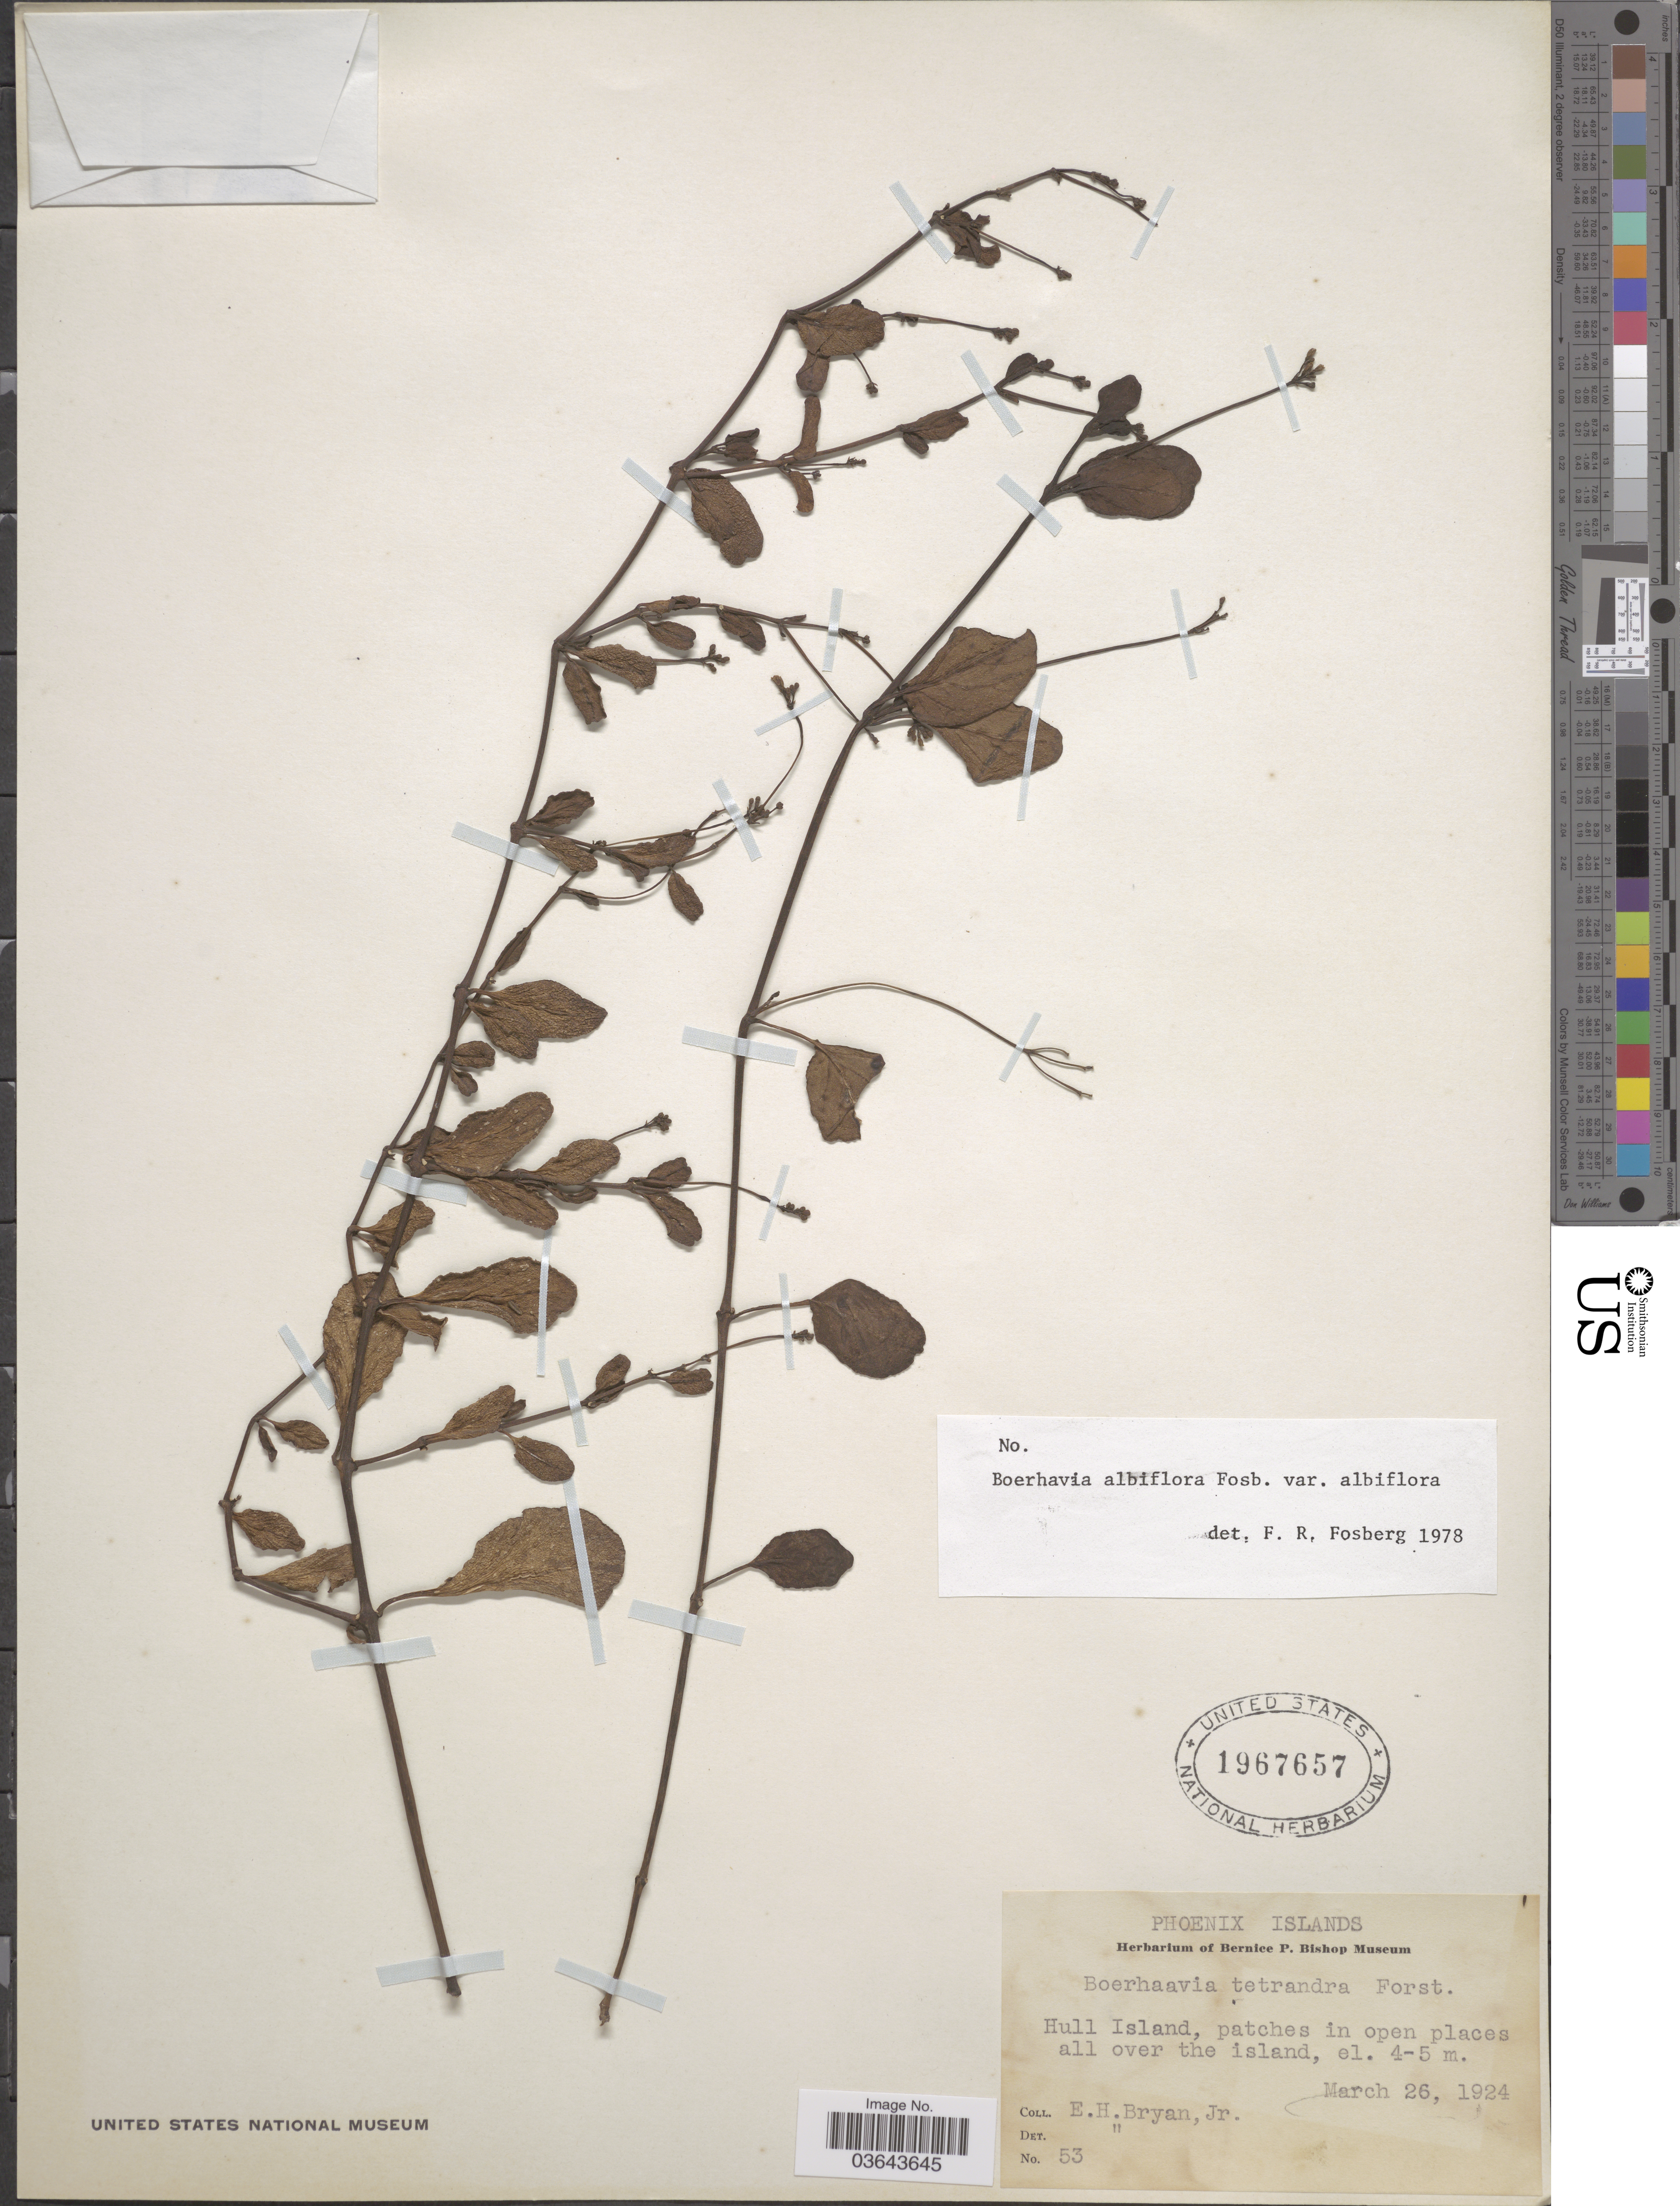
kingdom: Plantae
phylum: Tracheophyta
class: Magnoliopsida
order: Caryophyllales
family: Nyctaginaceae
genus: Boerhavia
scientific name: Boerhavia albiflora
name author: Fosberg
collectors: E. Bryan Jr.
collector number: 53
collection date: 1924-03-26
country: Kiribati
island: Orona [Hull] Atoll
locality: Phoenix Islands. Hull Island.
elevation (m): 4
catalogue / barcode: US 1967657